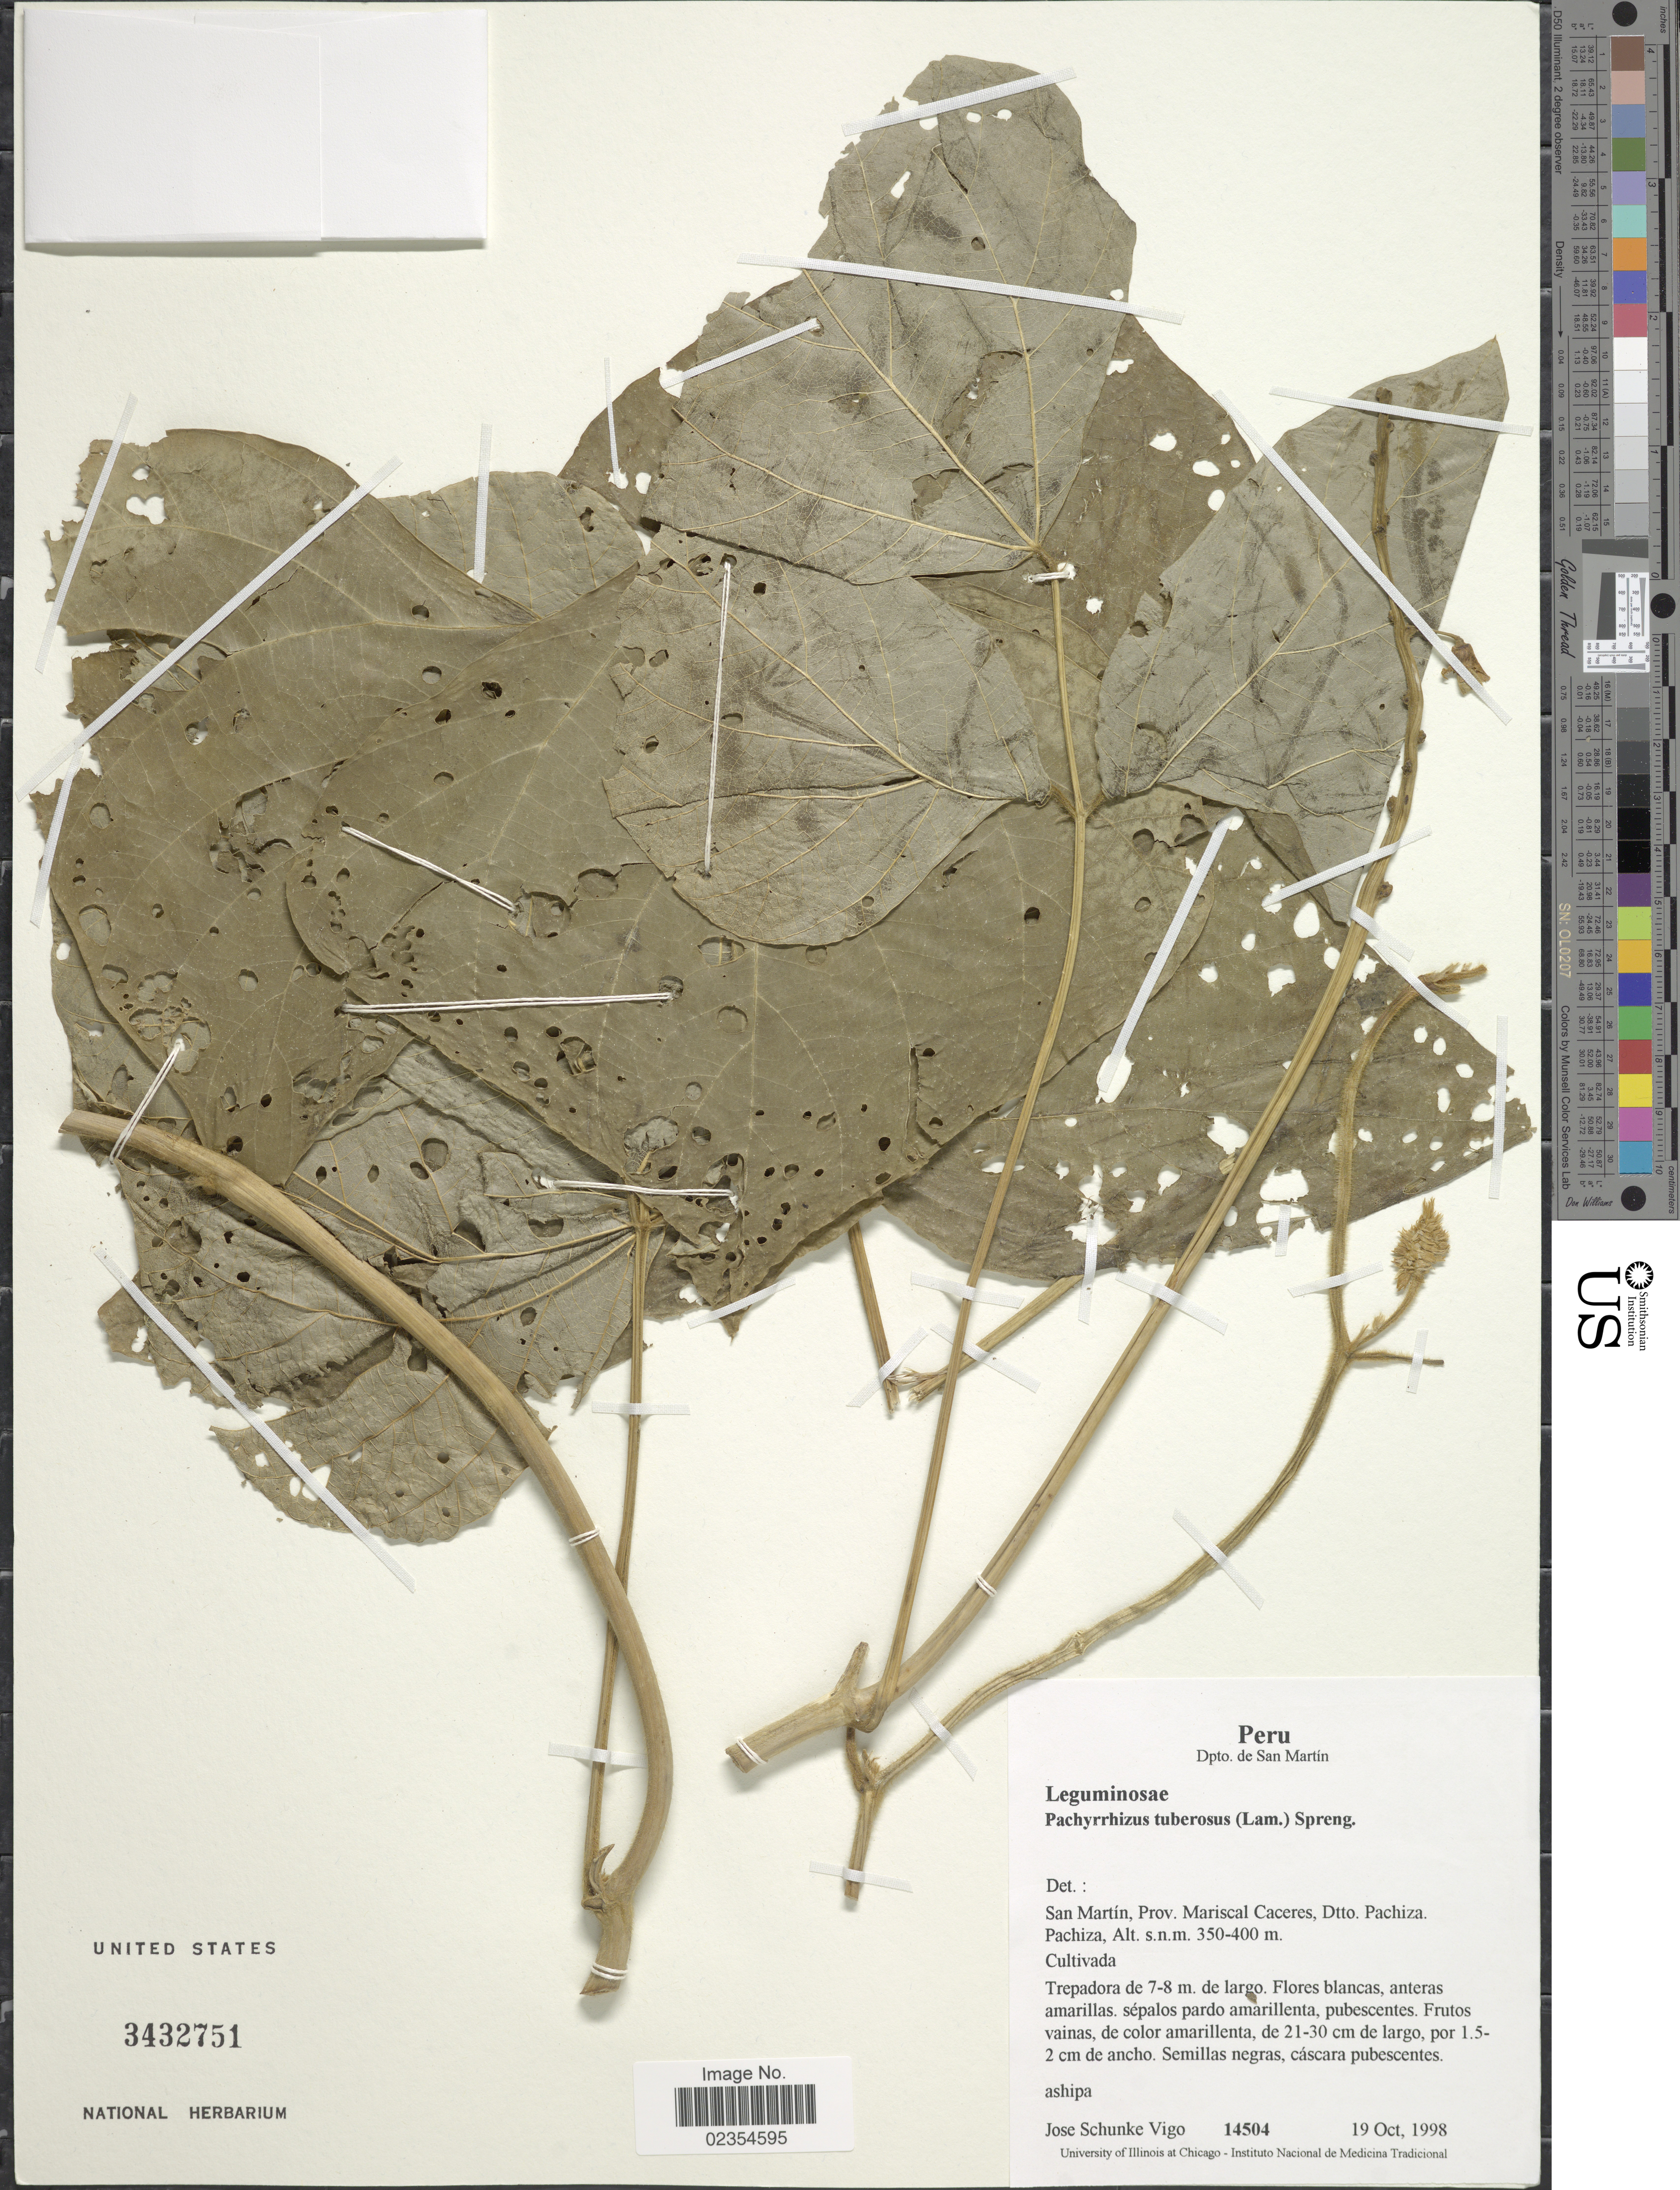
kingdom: Plantae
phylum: Tracheophyta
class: Magnoliopsida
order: Fabales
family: Fabaceae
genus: Pachyrhizus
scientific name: Pachyrhizus tuberosus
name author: (Lam.) Spreng.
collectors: J. Schunke Vigo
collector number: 14504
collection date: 1998-10-19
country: Peru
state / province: San Martín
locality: San Martin, Prov. Mariscal Cacaeres, Dtto. Pachiza. Pachiza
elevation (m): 350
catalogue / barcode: US 3432751